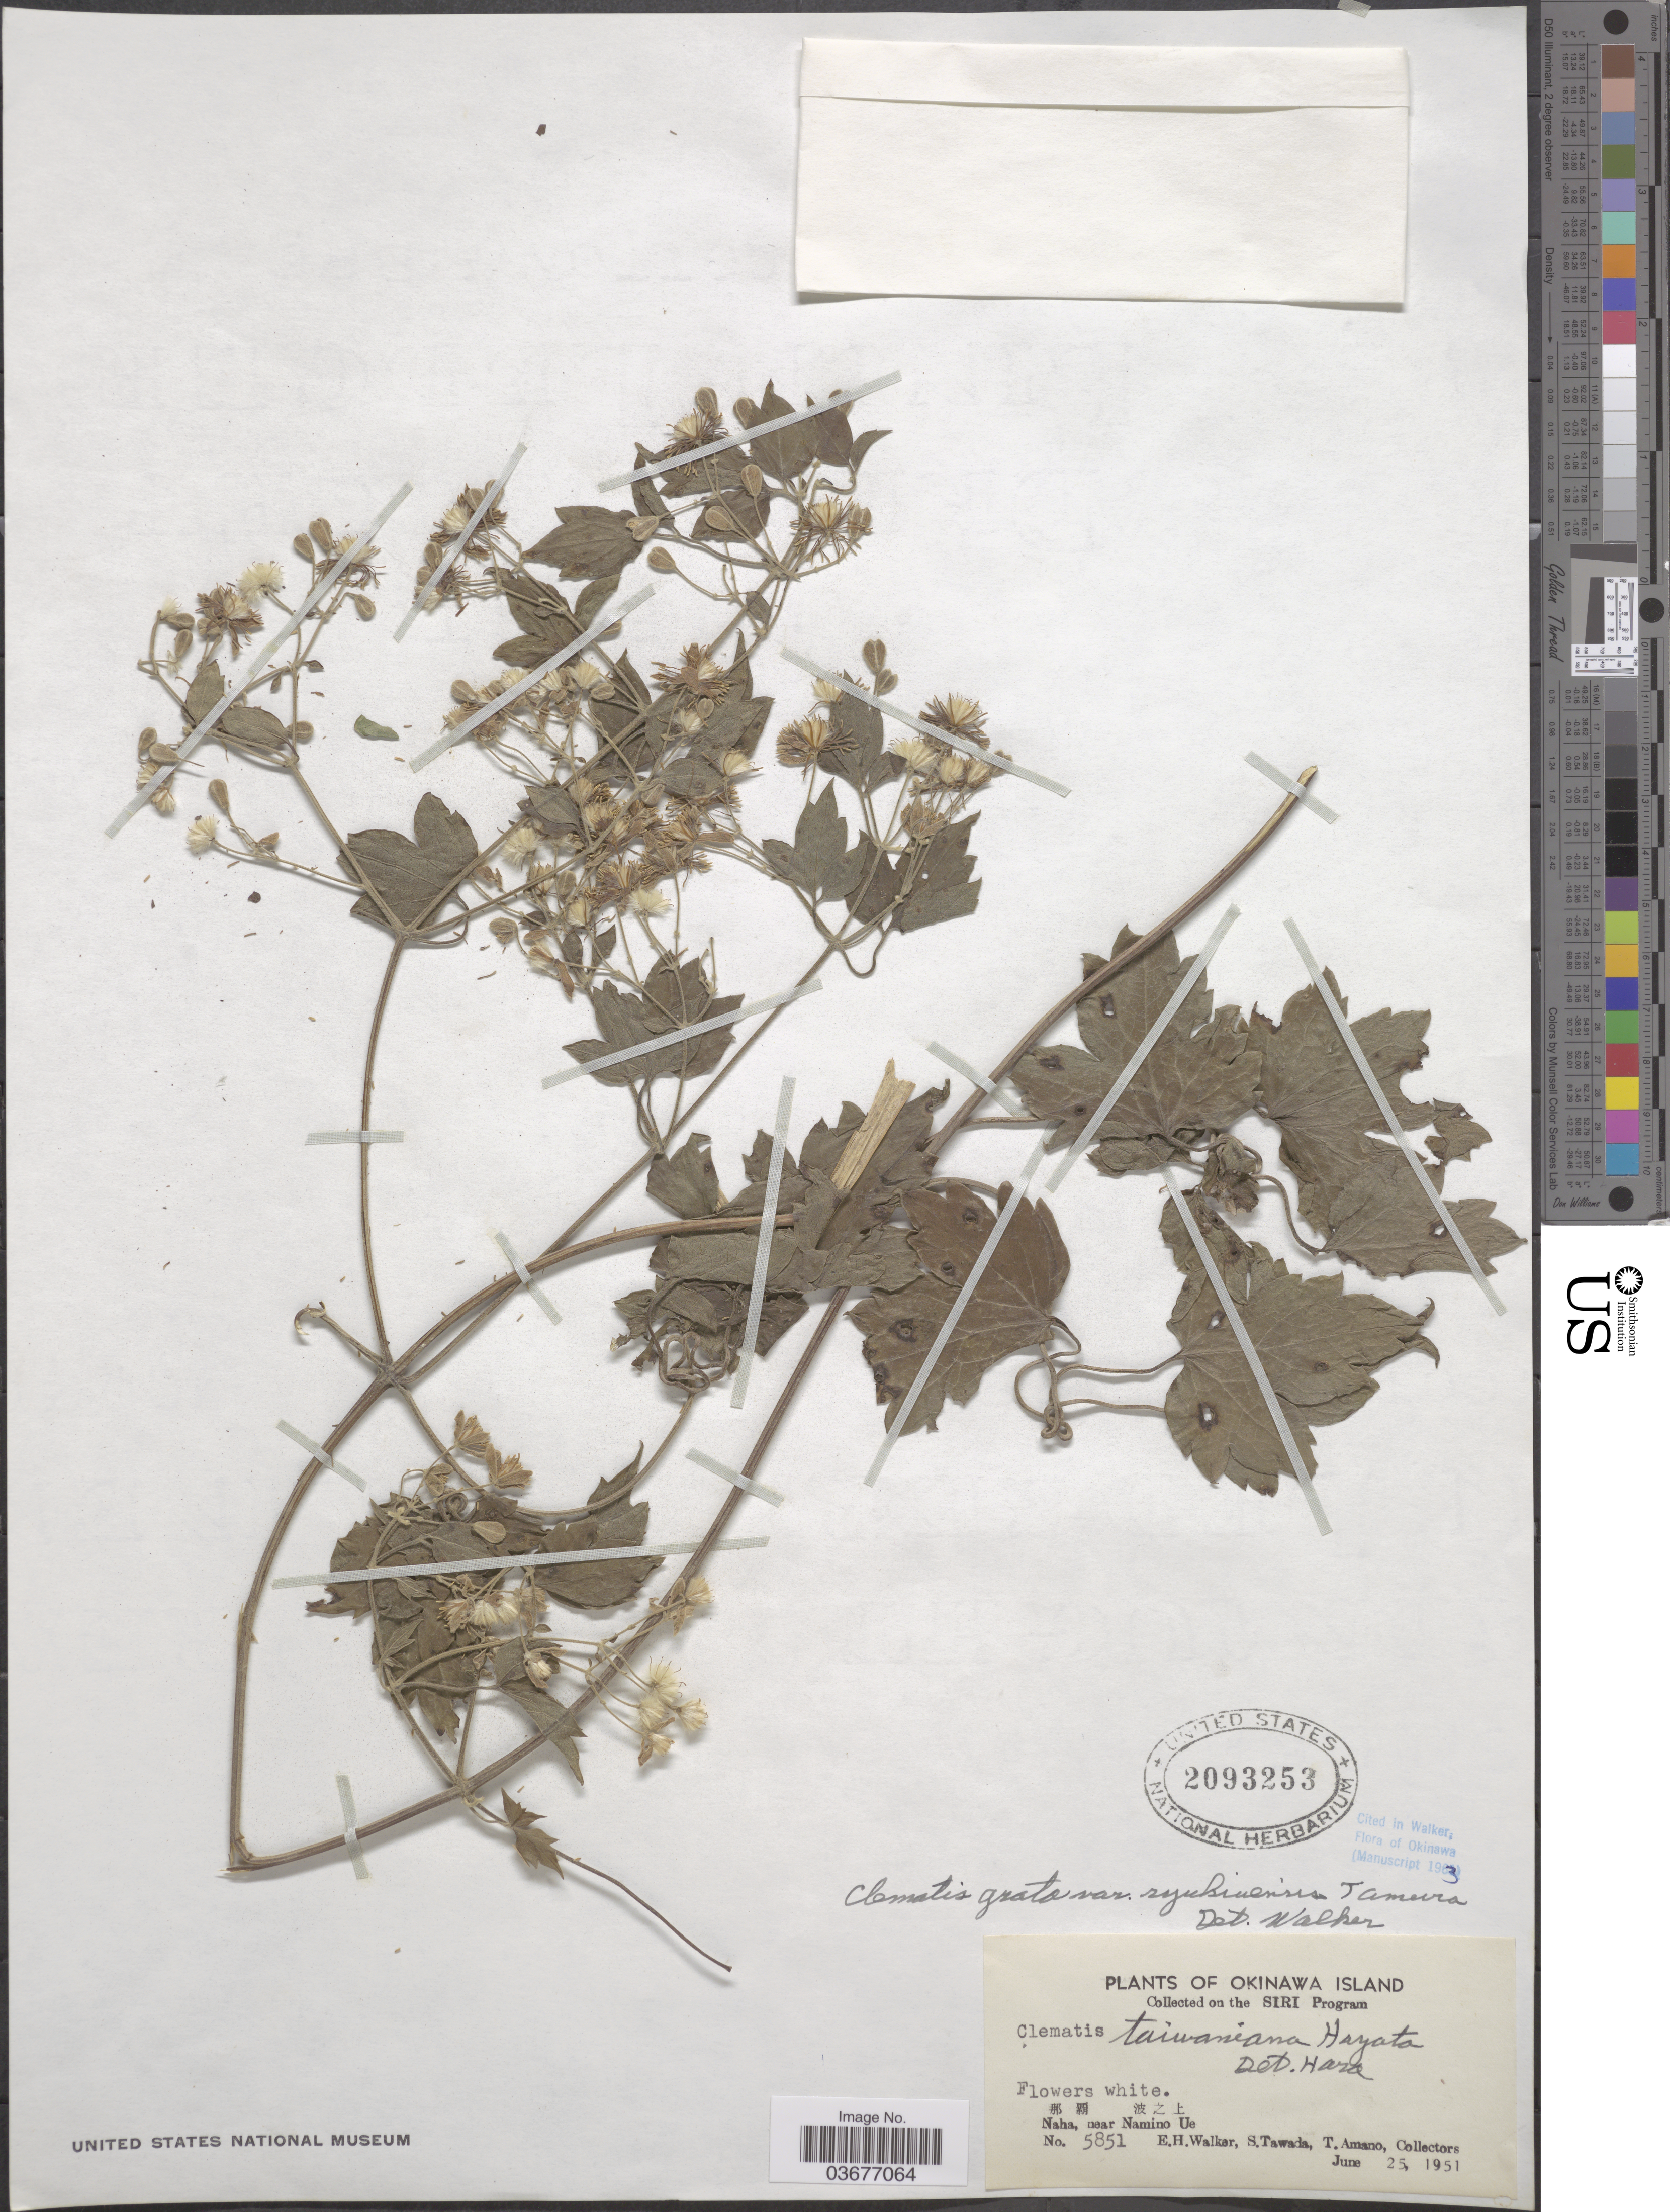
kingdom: Plantae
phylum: Tracheophyta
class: Magnoliopsida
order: Ranunculales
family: Ranunculaceae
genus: Clematis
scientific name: Clematis grata var. ryukiuensis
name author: Tamura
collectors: E. H. Walker, S. Tawada & T. Amano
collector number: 5851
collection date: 1951-06-25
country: Japan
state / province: Okinawa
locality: Okinawa Island. Naha, near Namino Ue.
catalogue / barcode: US 2093253